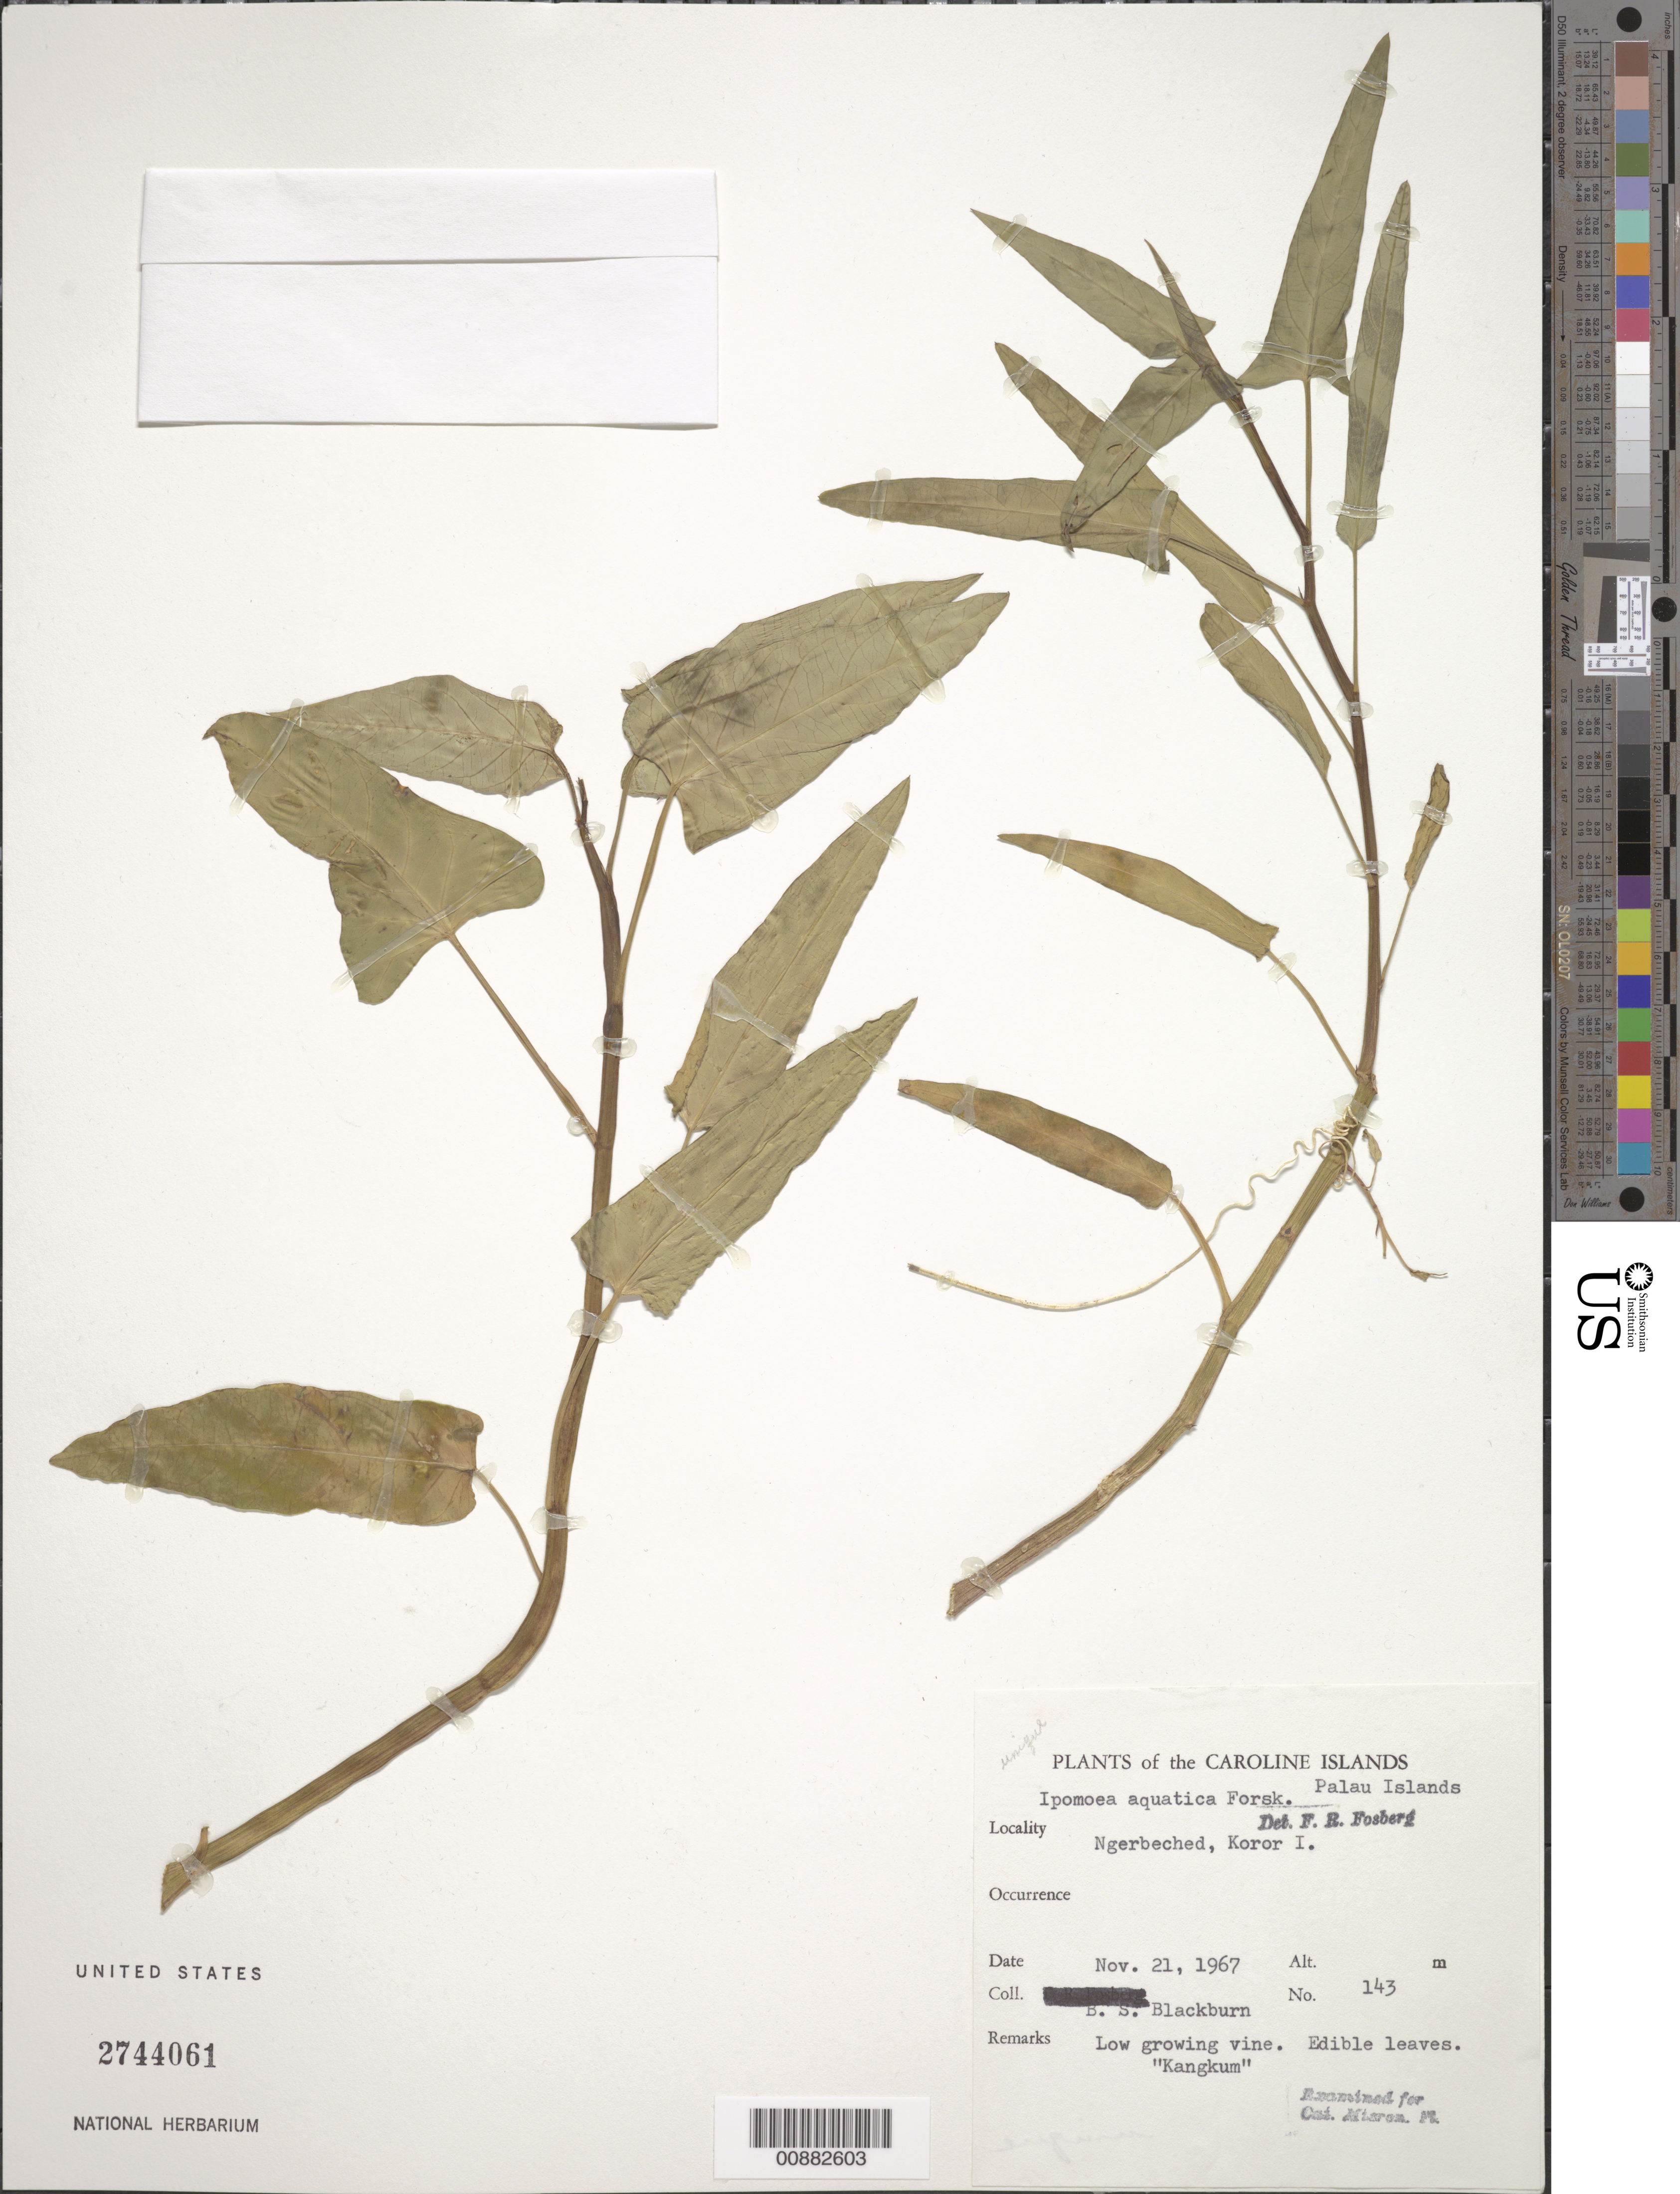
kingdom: Plantae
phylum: Tracheophyta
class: Magnoliopsida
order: Solanales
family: Convolvulaceae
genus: Ipomoea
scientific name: Ipomoea aquatica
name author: Forssk.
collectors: B. S. Blackburn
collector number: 143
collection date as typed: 21 Nov 1967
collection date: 1967-11-21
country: Palau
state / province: Koror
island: Oreor [Koror] I.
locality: Ngerbeched, Koror I.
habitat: Low growing vine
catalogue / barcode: US 2744061